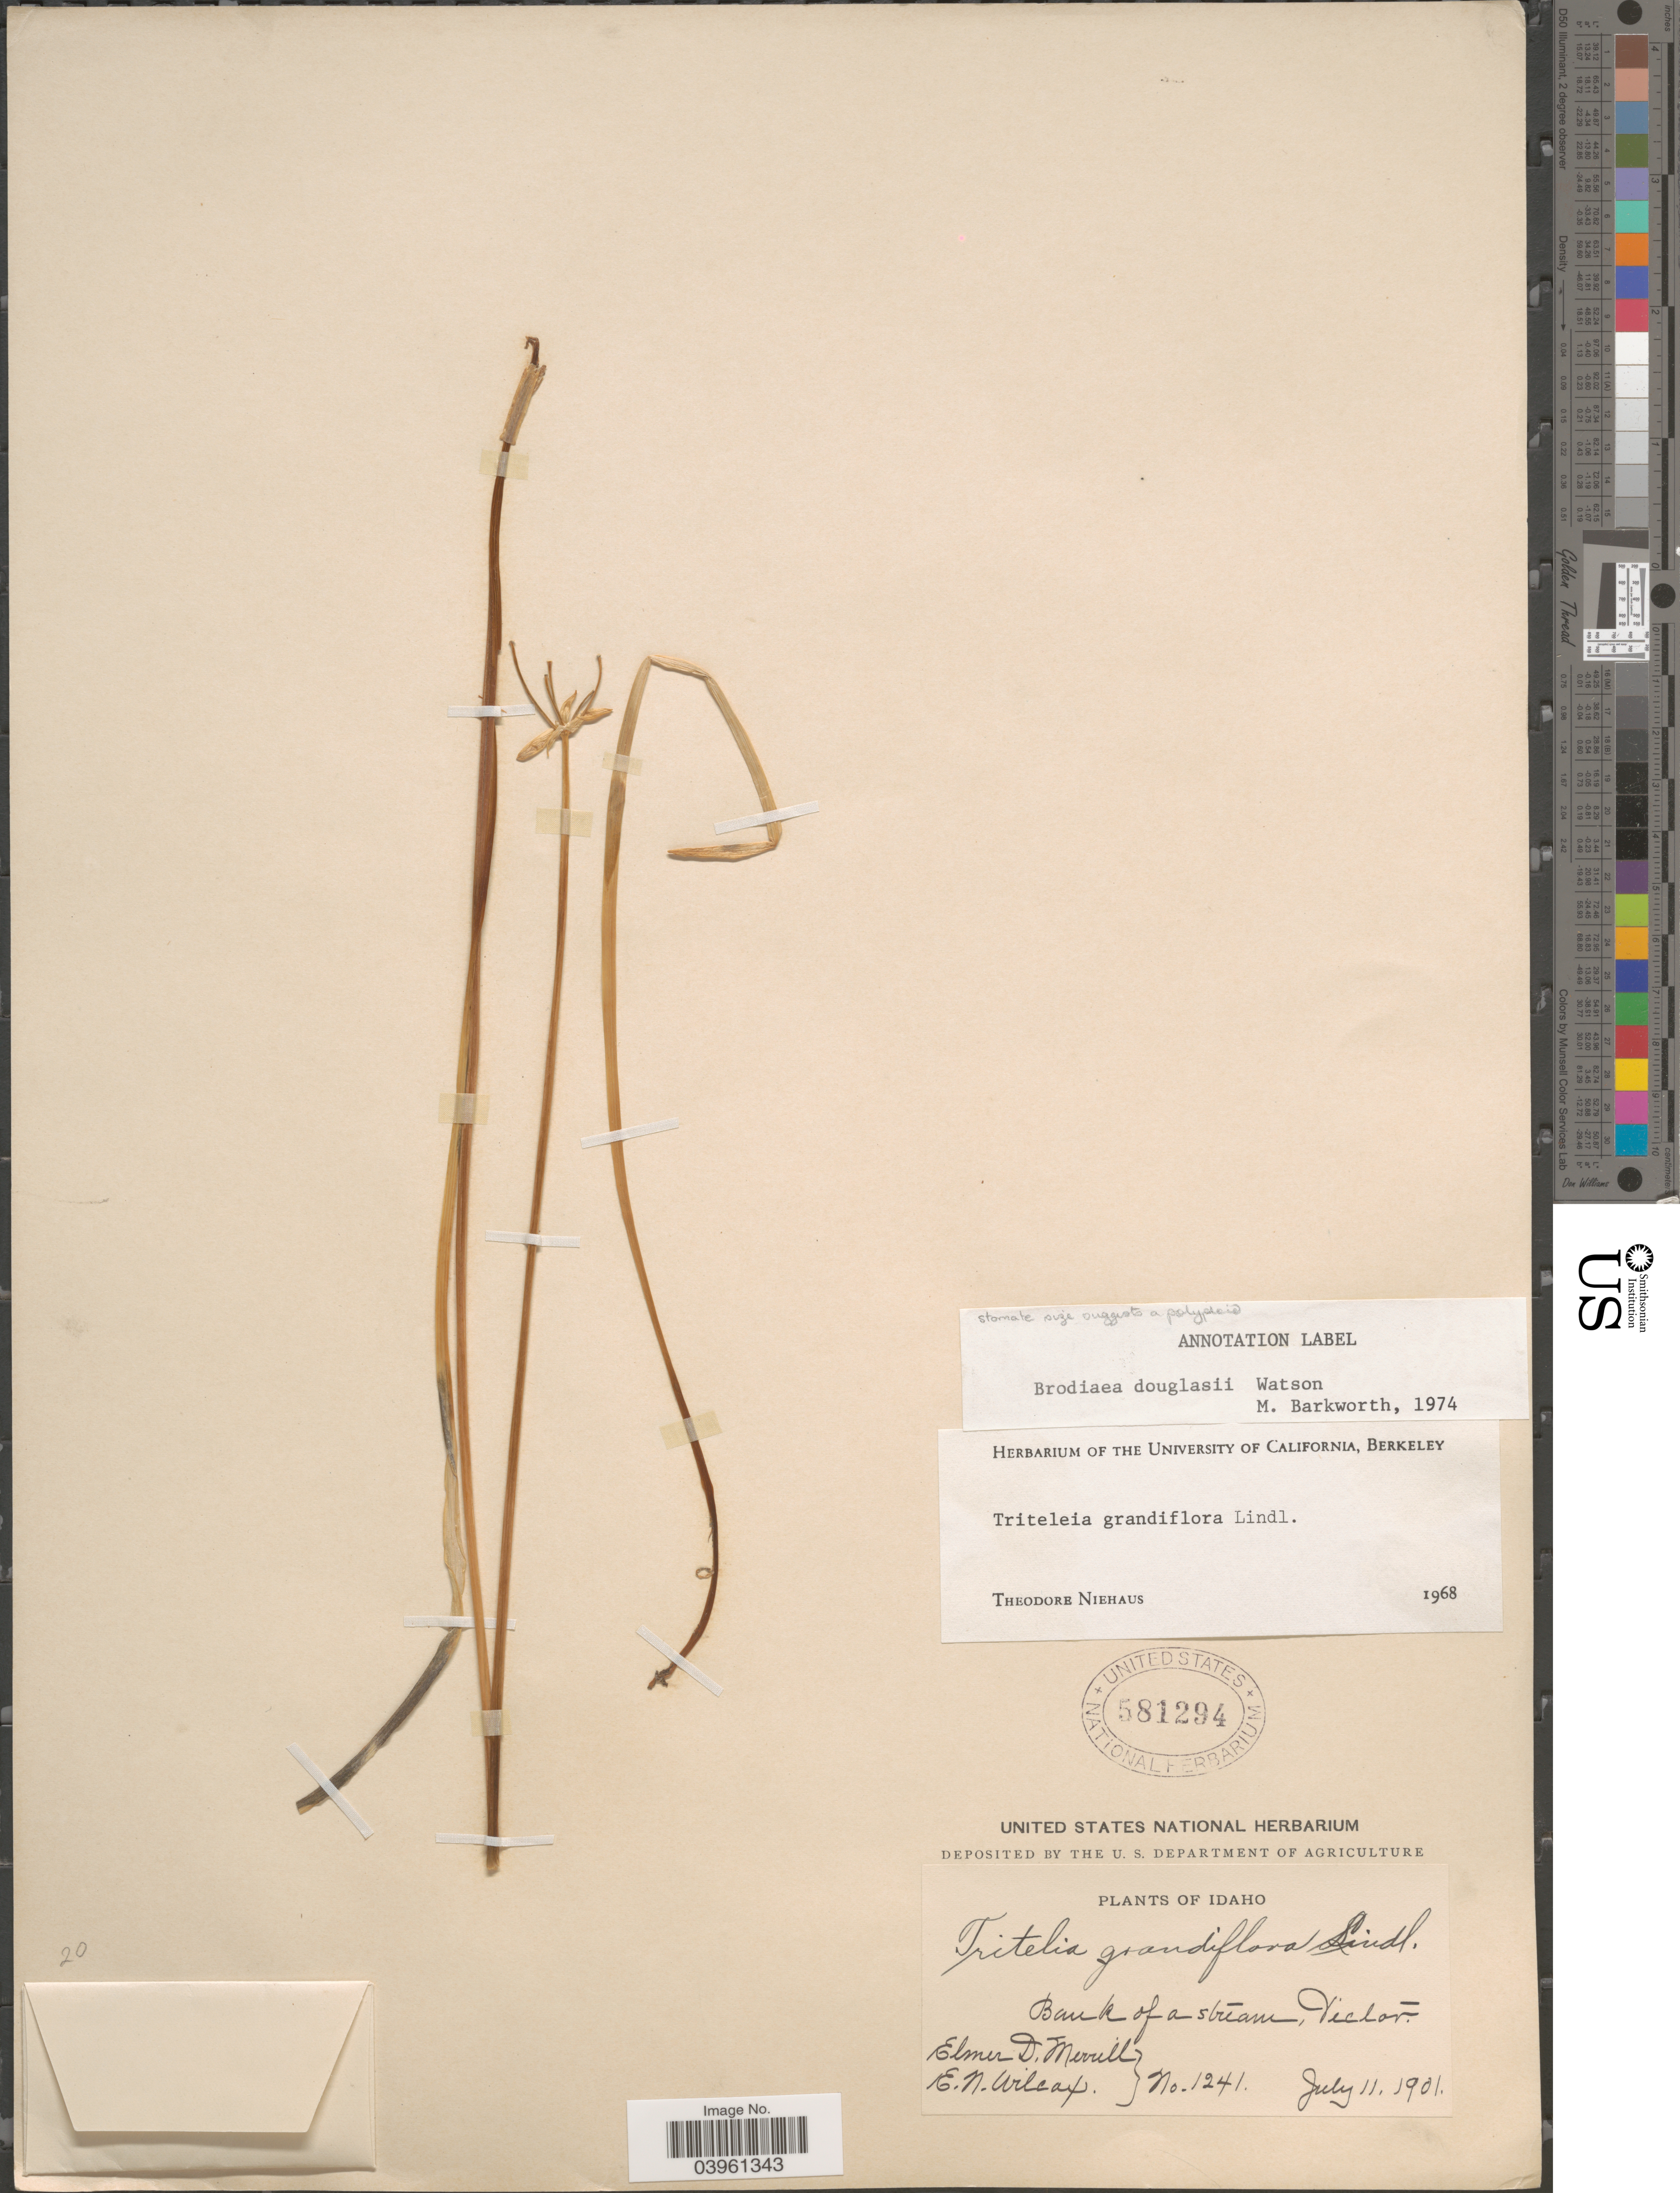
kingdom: Plantae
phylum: Tracheophyta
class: Liliopsida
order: Asparagales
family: Asparagaceae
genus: Triteleia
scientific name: Triteleia grandiflora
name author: Lindl.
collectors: E. D. Merrill & E. Wilcox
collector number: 1241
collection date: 1901-07-11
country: United States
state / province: Idaho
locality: Bank of a stream, Victor.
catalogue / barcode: US 581294